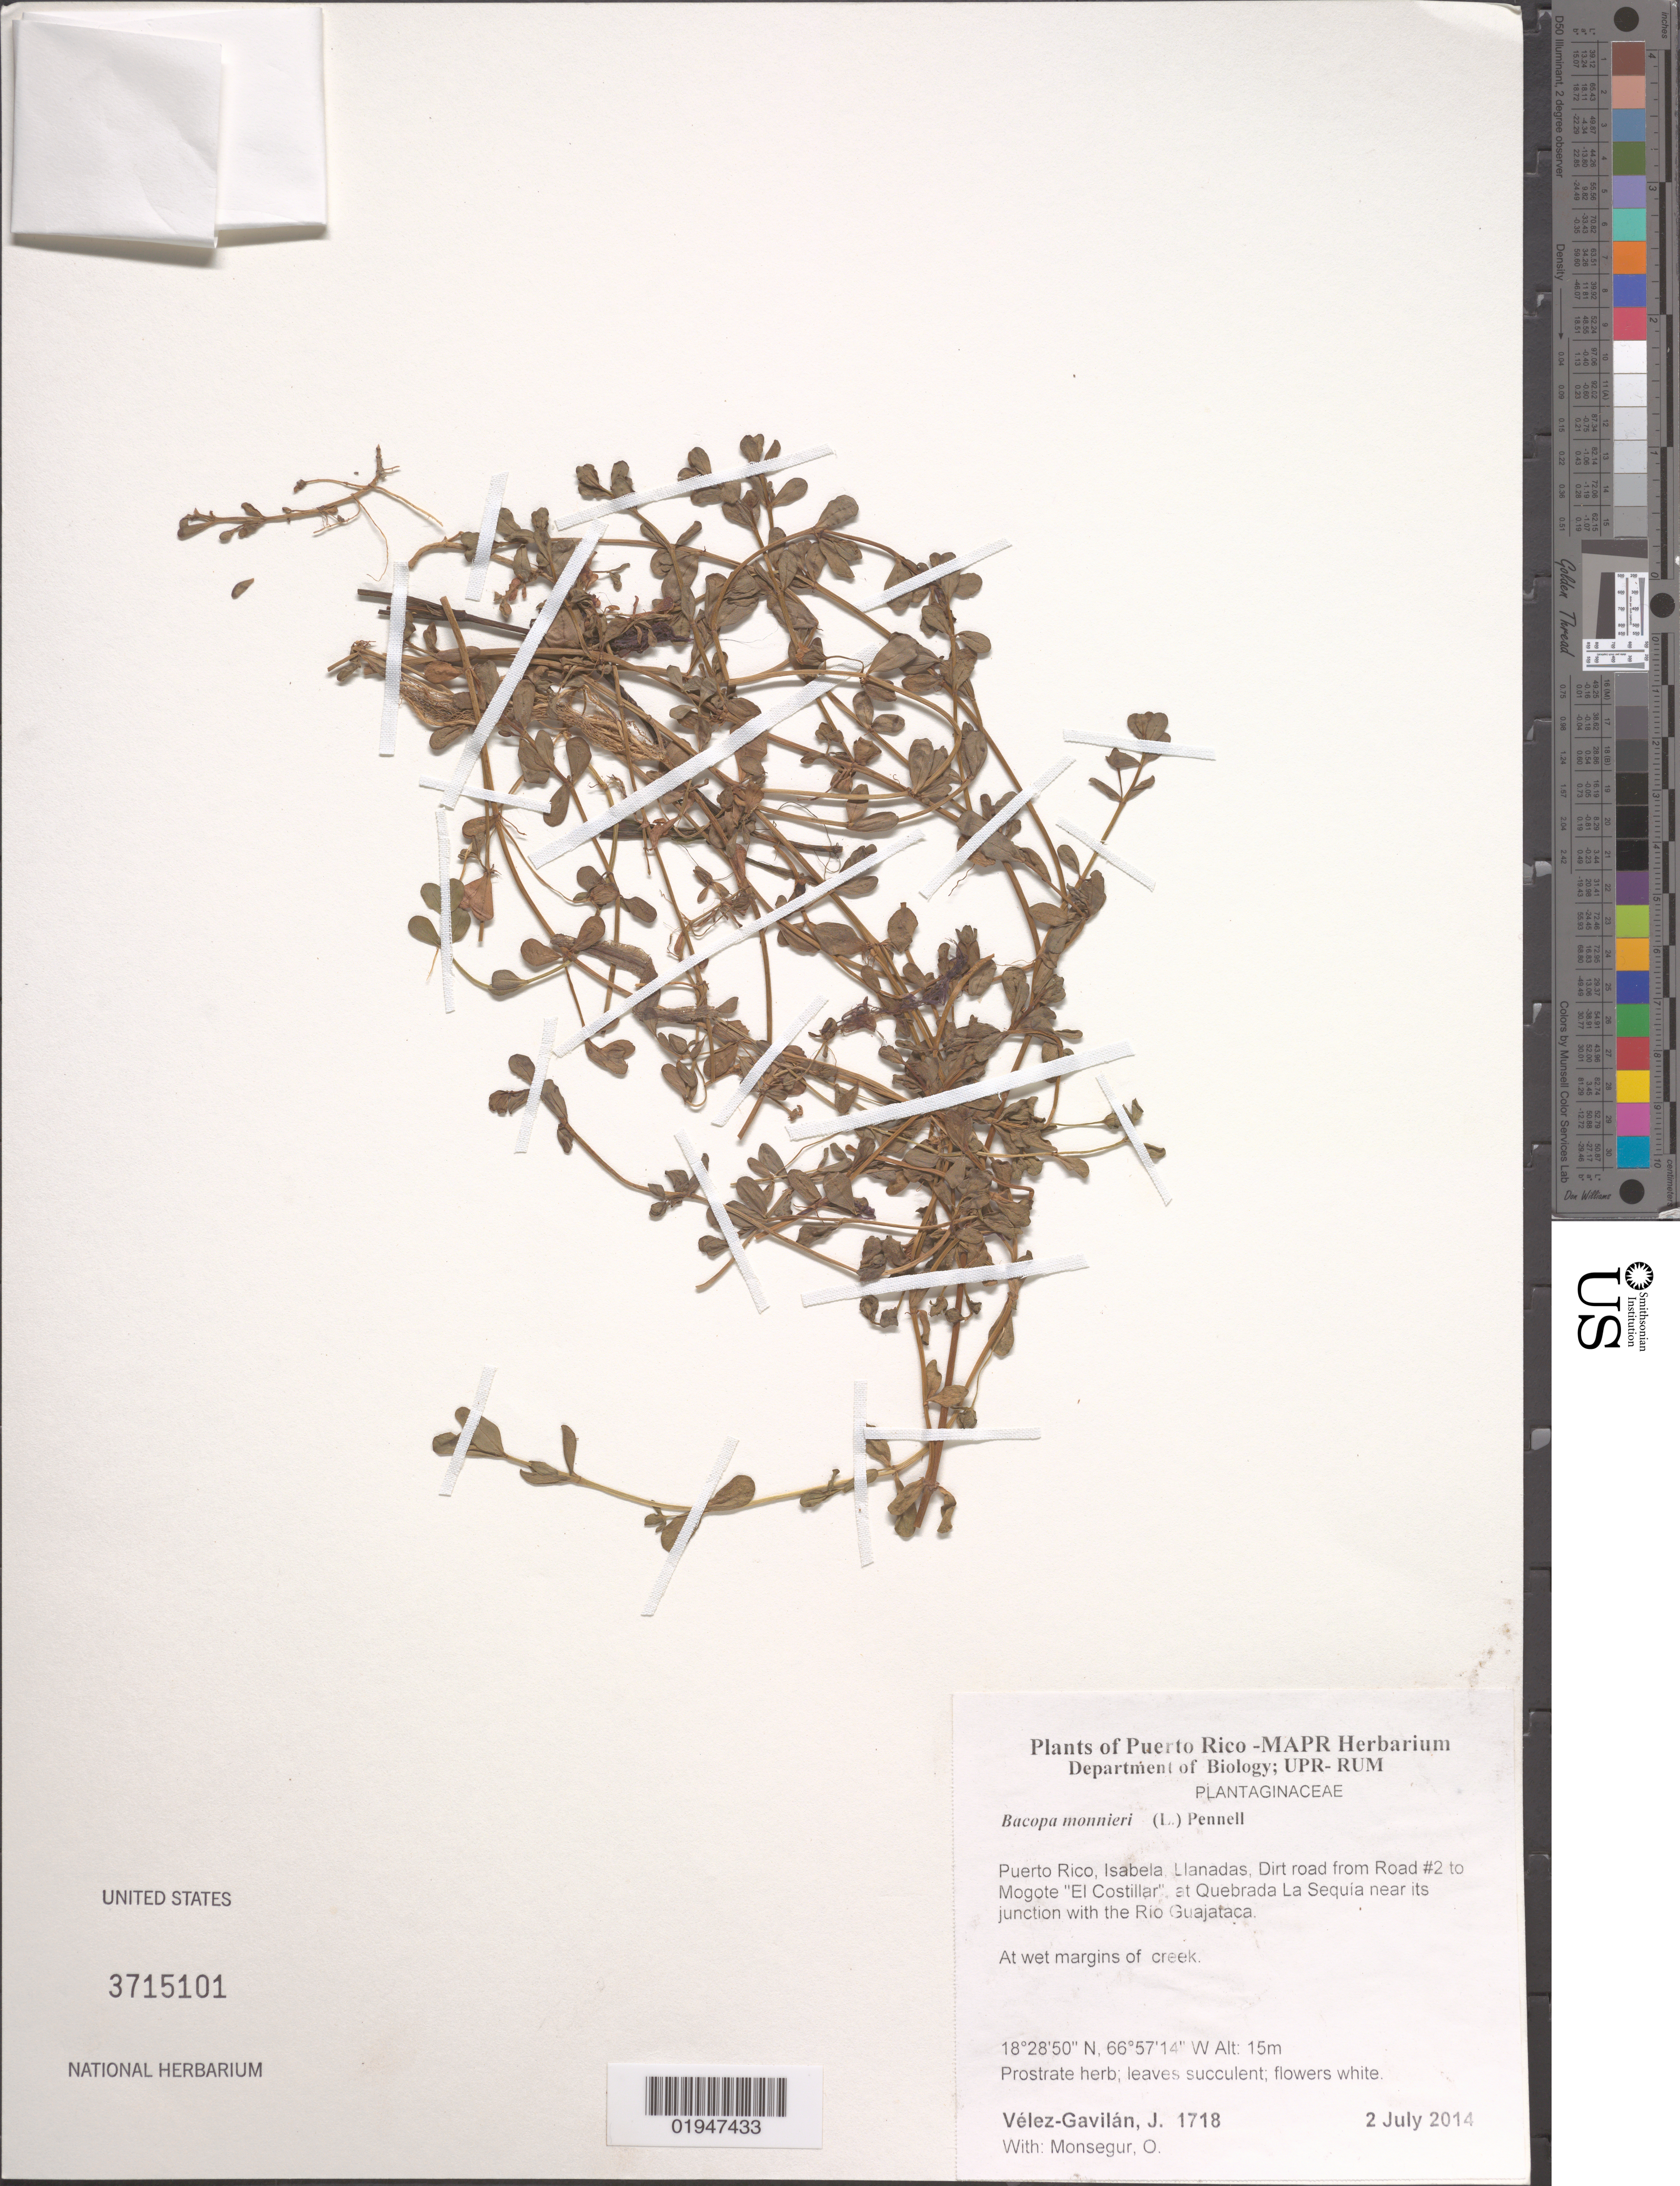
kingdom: Plantae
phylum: Tracheophyta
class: Magnoliopsida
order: Lamiales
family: Plantaginaceae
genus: Bacopa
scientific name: Bacopa monnieri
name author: (L.) Pennell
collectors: J. Vélez-Gavilán & O. Monsegur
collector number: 1718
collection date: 2014-07-02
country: Puerto Rico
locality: Isabela, Llanadas. Dirt road from Road #2 to Mogote "El Costillar" at Quebrada La Sequia near its junction with the Río Guajataca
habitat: At wet margins of creek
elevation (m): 15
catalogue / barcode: US 3715101